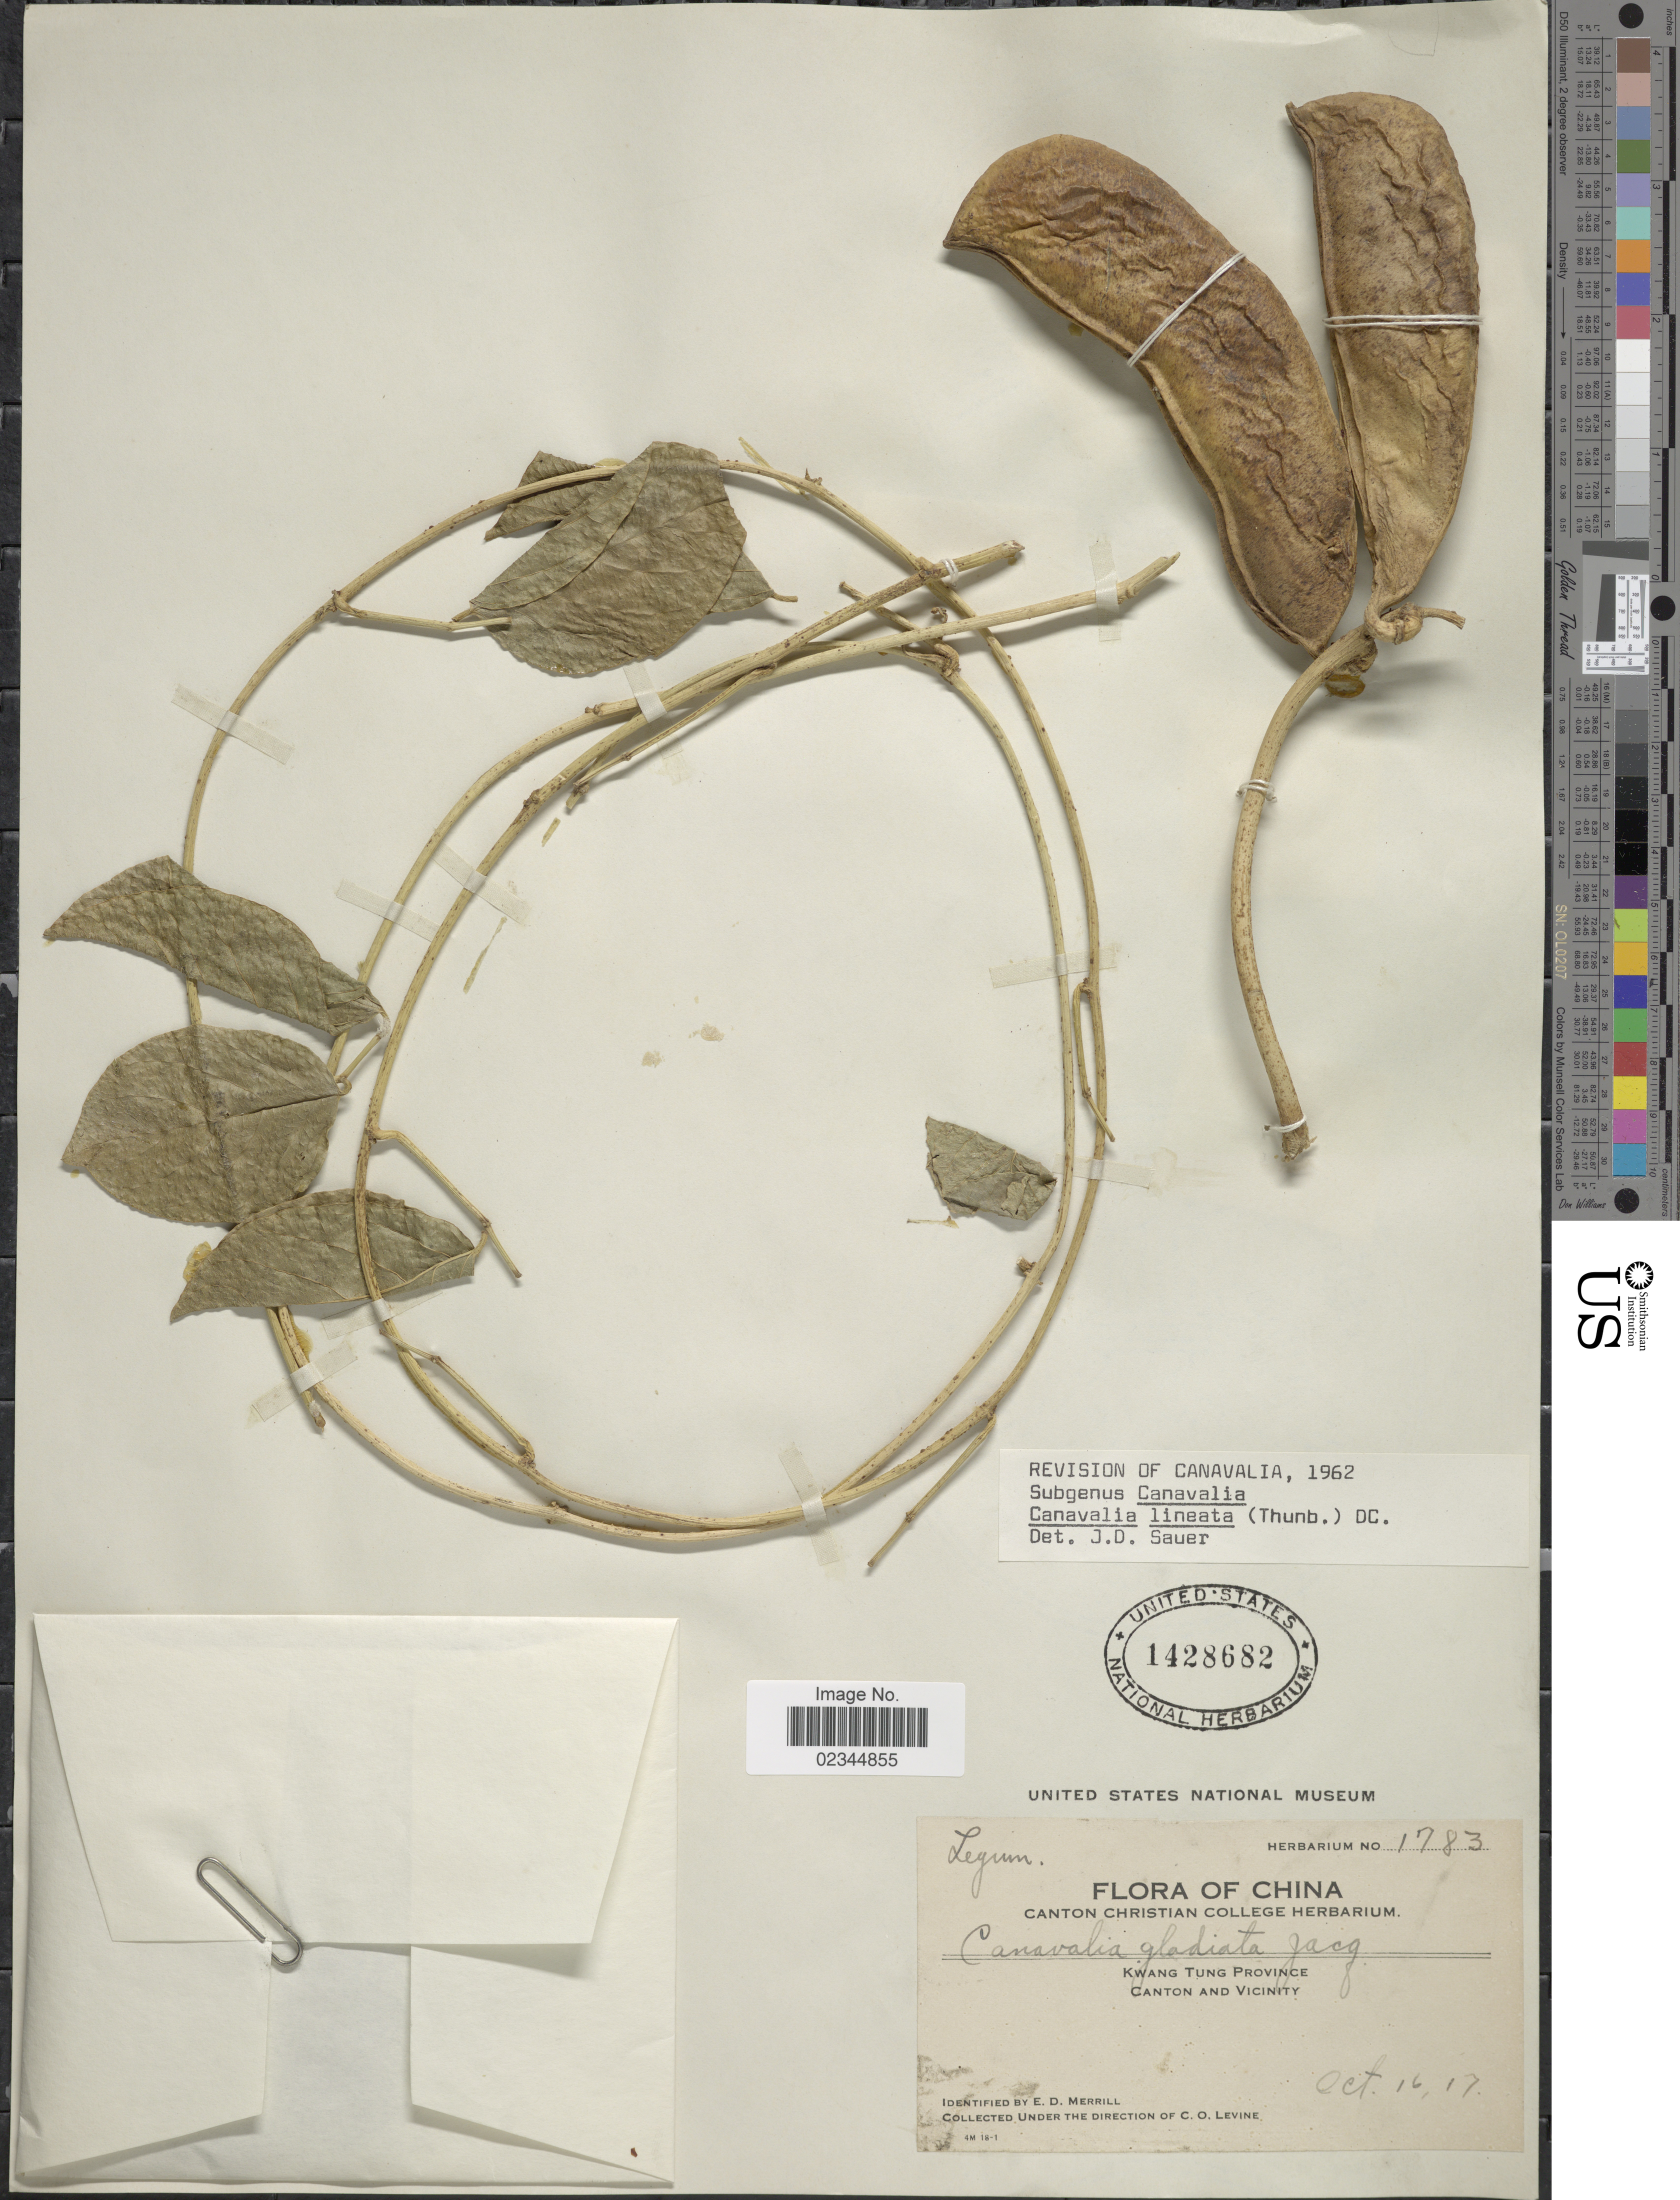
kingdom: Plantae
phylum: Tracheophyta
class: Magnoliopsida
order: Fabales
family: Fabaceae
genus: Canavalia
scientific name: Canavalia lineata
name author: (Thunb.) DC.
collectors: C. O. Levine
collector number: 1783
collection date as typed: Transcribed d/m/y: 16/10/17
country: China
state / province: Guangdong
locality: Kwang Tung Province, Canton and Vicinity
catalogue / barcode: US 1428682